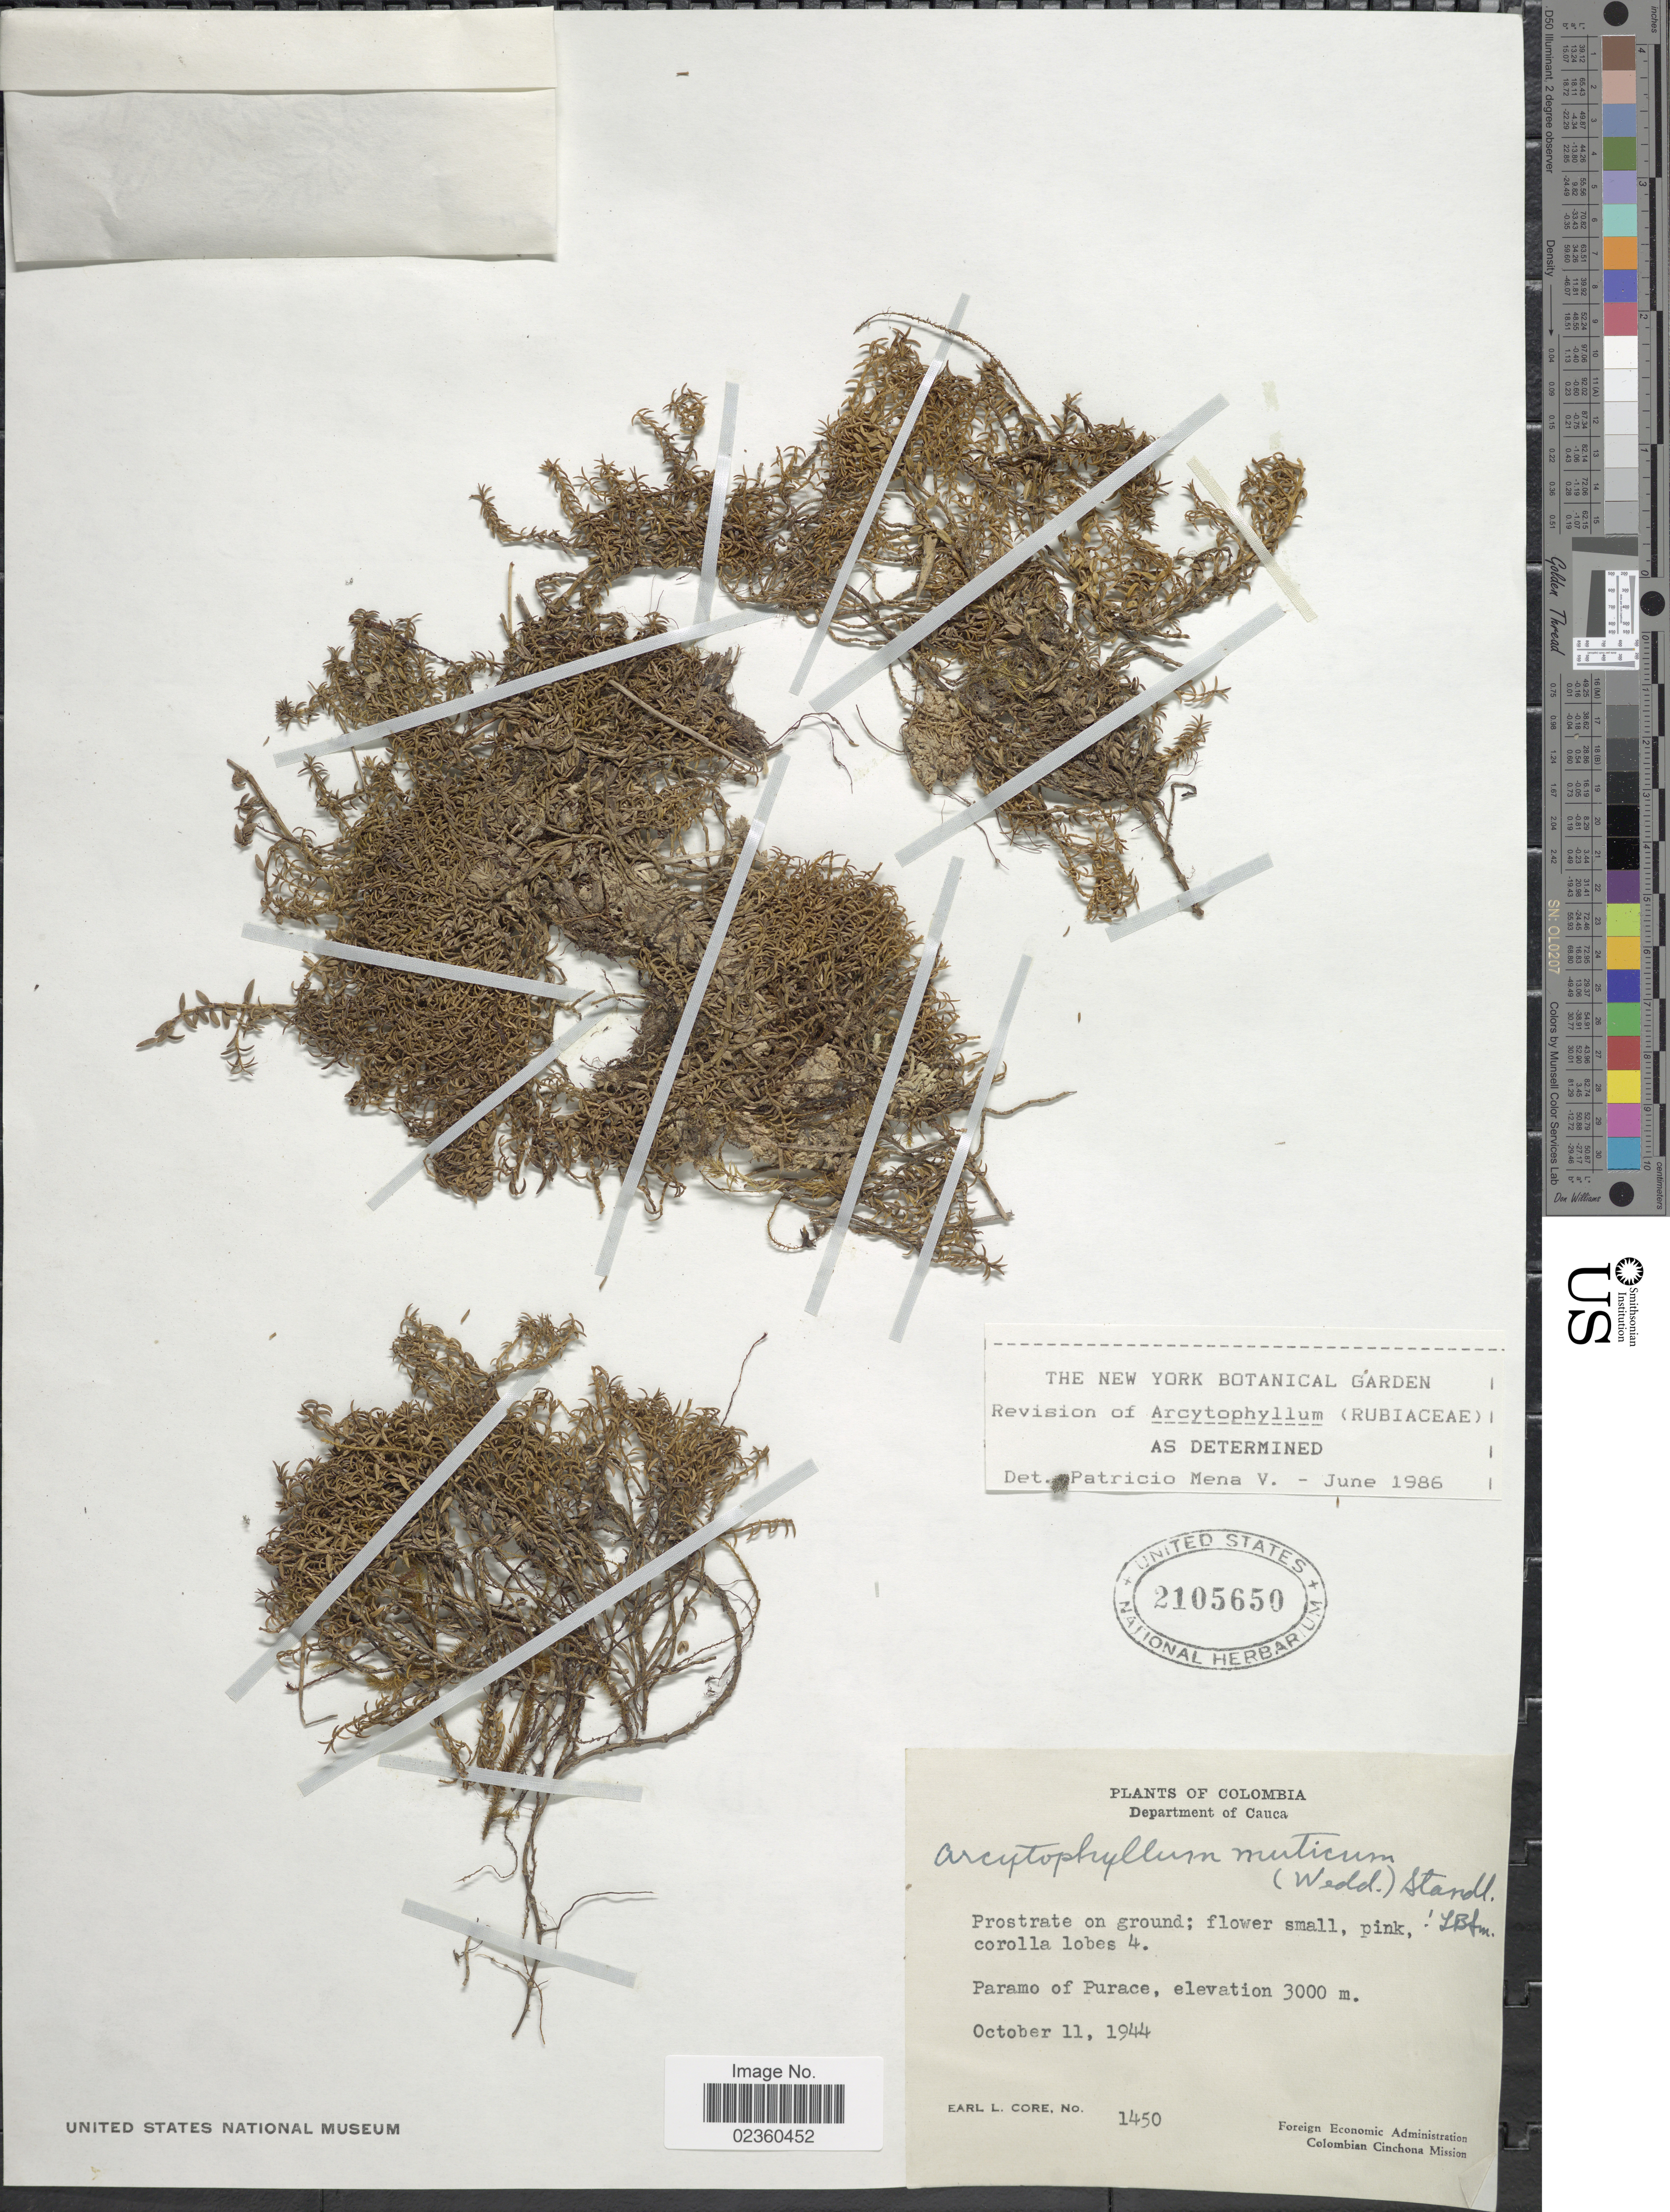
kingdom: Plantae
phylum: Tracheophyta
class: Magnoliopsida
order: Gentianales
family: Rubiaceae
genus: Arcytophyllum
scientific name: Arcytophyllum muticum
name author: (Wedd.) Standl.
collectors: E. L. Core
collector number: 1450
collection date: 1944-10-11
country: Colombia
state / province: Cauca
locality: Department of Cauca, Paramo of Purace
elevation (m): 3000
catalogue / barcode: US 2105650